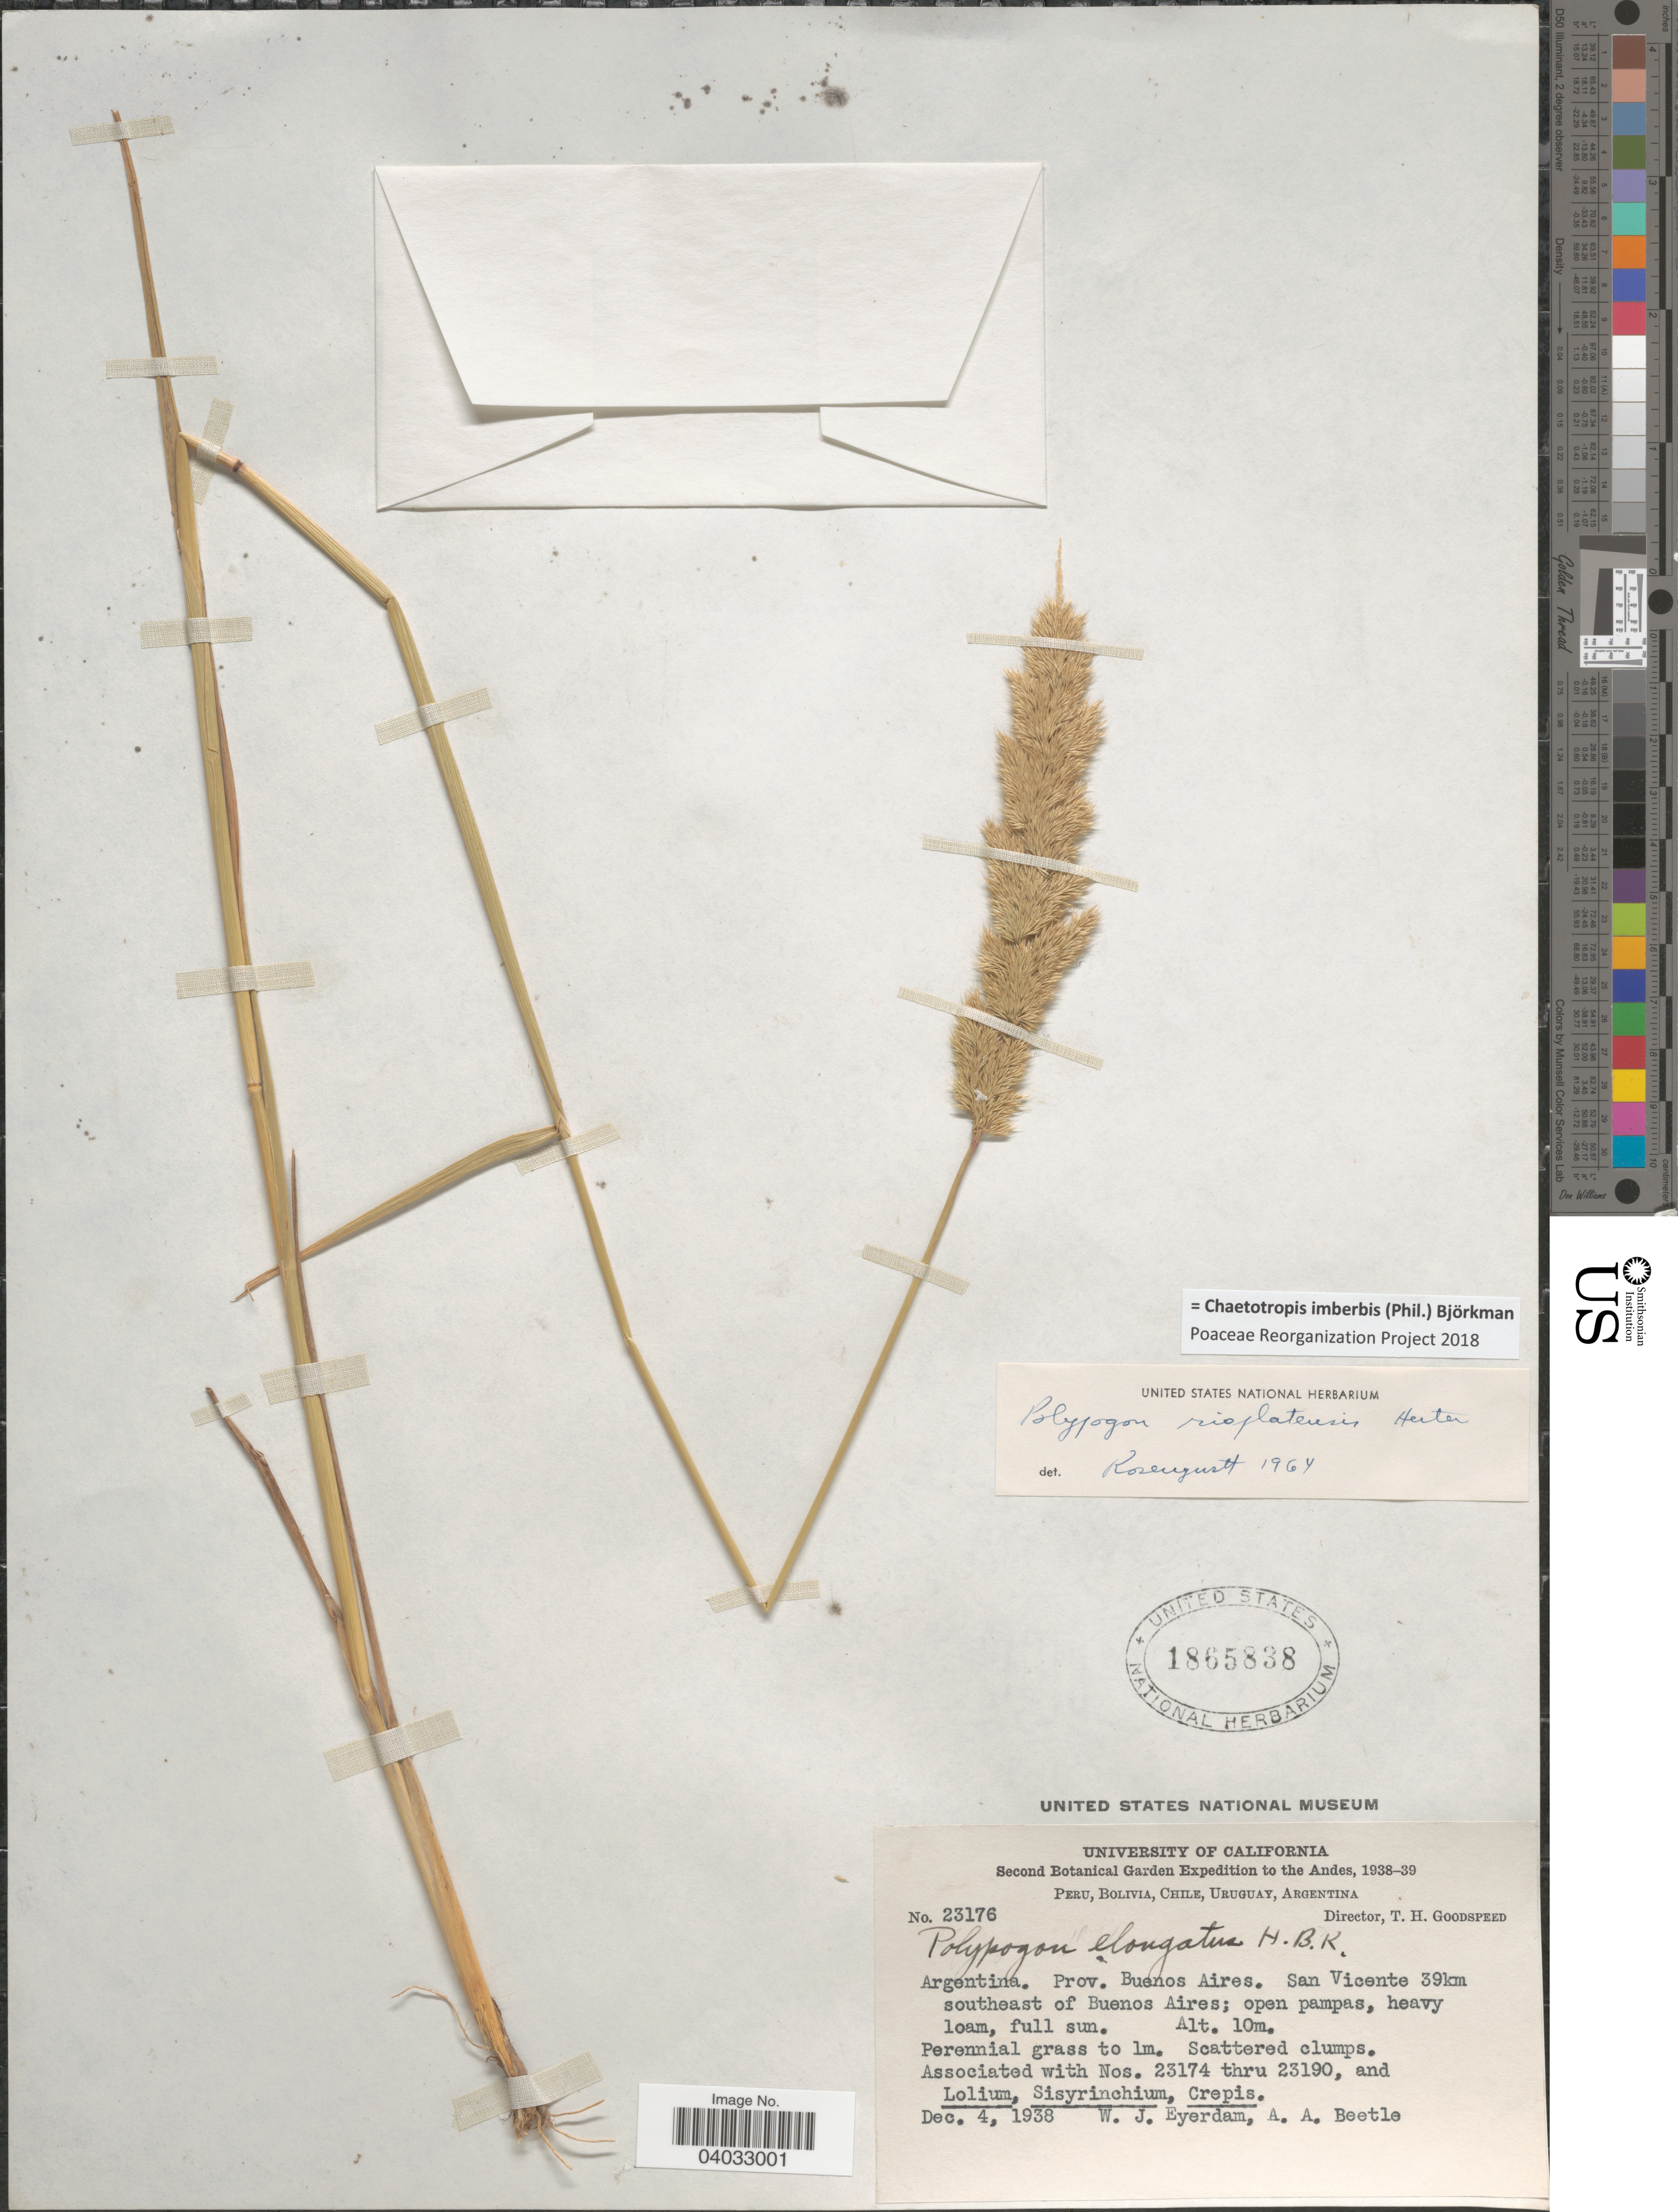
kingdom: Plantae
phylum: Tracheophyta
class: Liliopsida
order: Poales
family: Poaceae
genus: Chaetotropis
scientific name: Chaetotropis imberbis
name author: (Phil.) Björkman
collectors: W. J. Eyerdam & A. A. Beetle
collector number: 23176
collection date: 1938-12-04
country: Argentina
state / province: Buenos Aires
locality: The Andes. San Vicente 39km southeast of Buenos Aires.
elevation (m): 10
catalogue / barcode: US 1865838